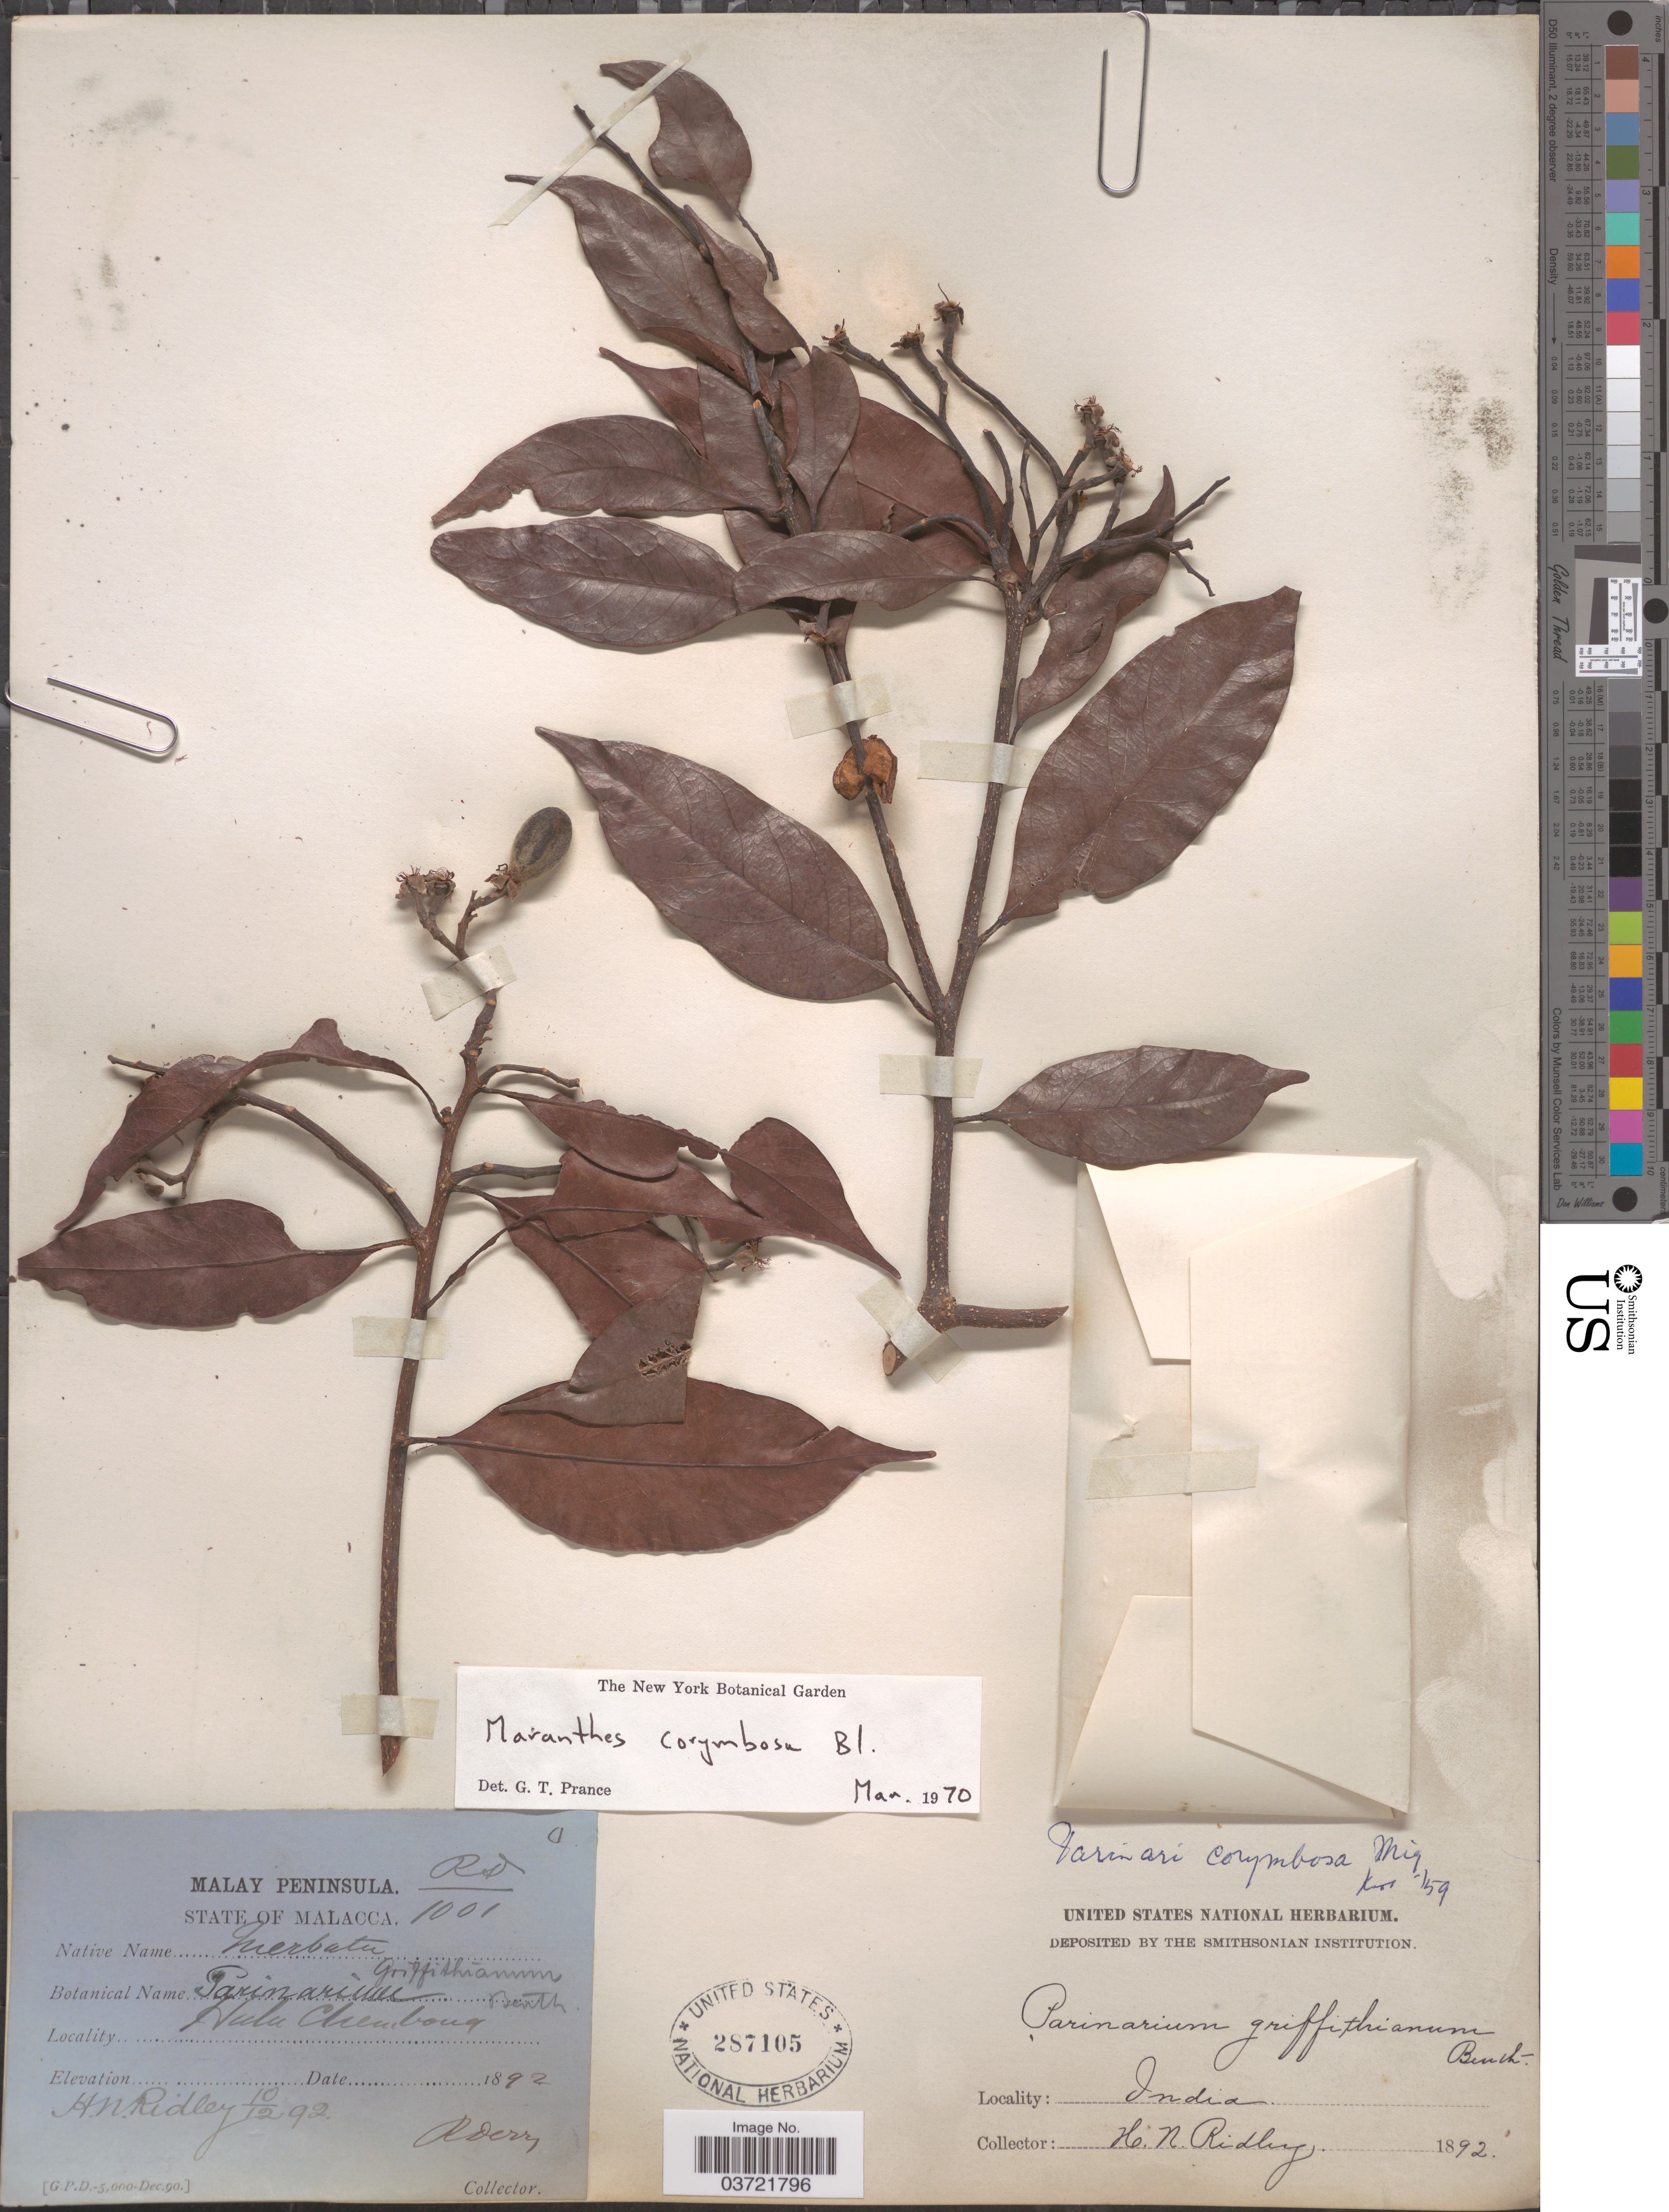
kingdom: Plantae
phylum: Tracheophyta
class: Magnoliopsida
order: Malpighiales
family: Chrysobalanaceae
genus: Maranthes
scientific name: Maranthes corymbosa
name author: Blume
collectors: H. N. Ridley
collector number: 1001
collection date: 1892-12-10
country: Malaysia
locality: Malay Peninsula. State of Malacca. Hulu Chemboug [interpreted].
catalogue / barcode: US 287105